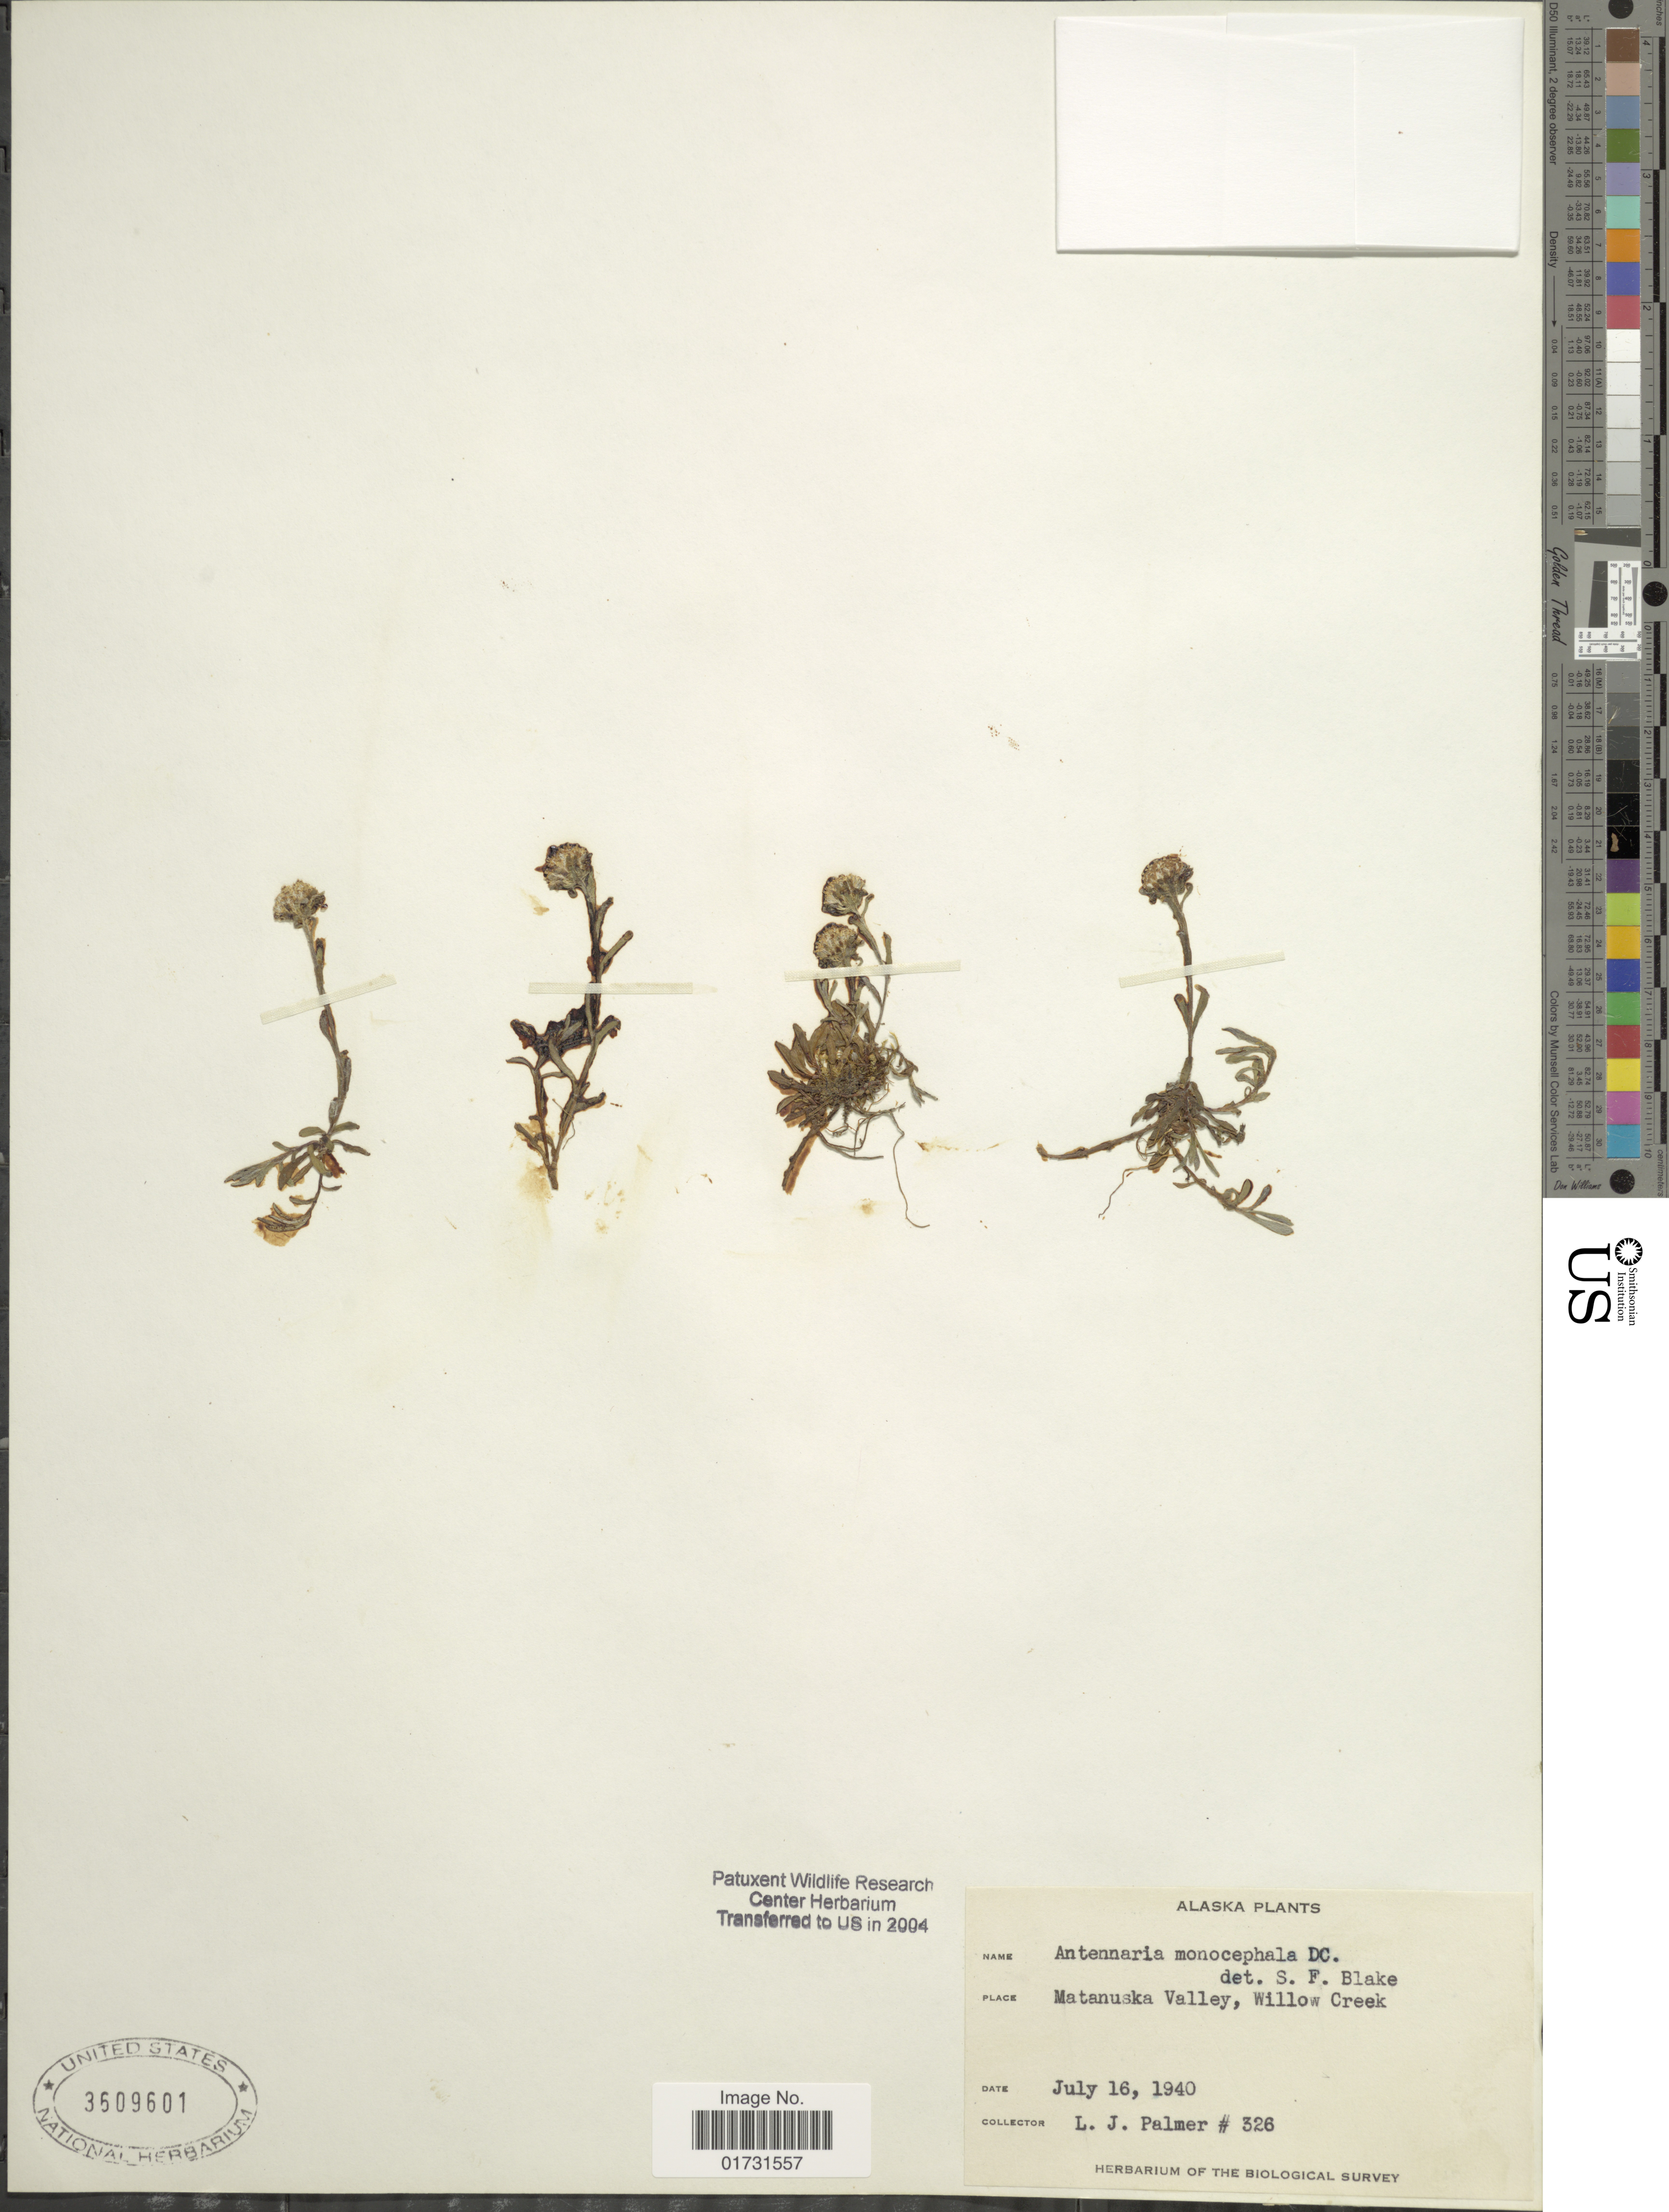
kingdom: Plantae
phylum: Tracheophyta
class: Magnoliopsida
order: Asterales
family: Asteraceae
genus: Antennaria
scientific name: Antennaria monocephala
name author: DC.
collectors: L. J. Palmer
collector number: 326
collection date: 1940-07-16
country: United States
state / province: Alaska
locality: Matanuska Valley, Willow Creek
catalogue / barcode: US 3609601